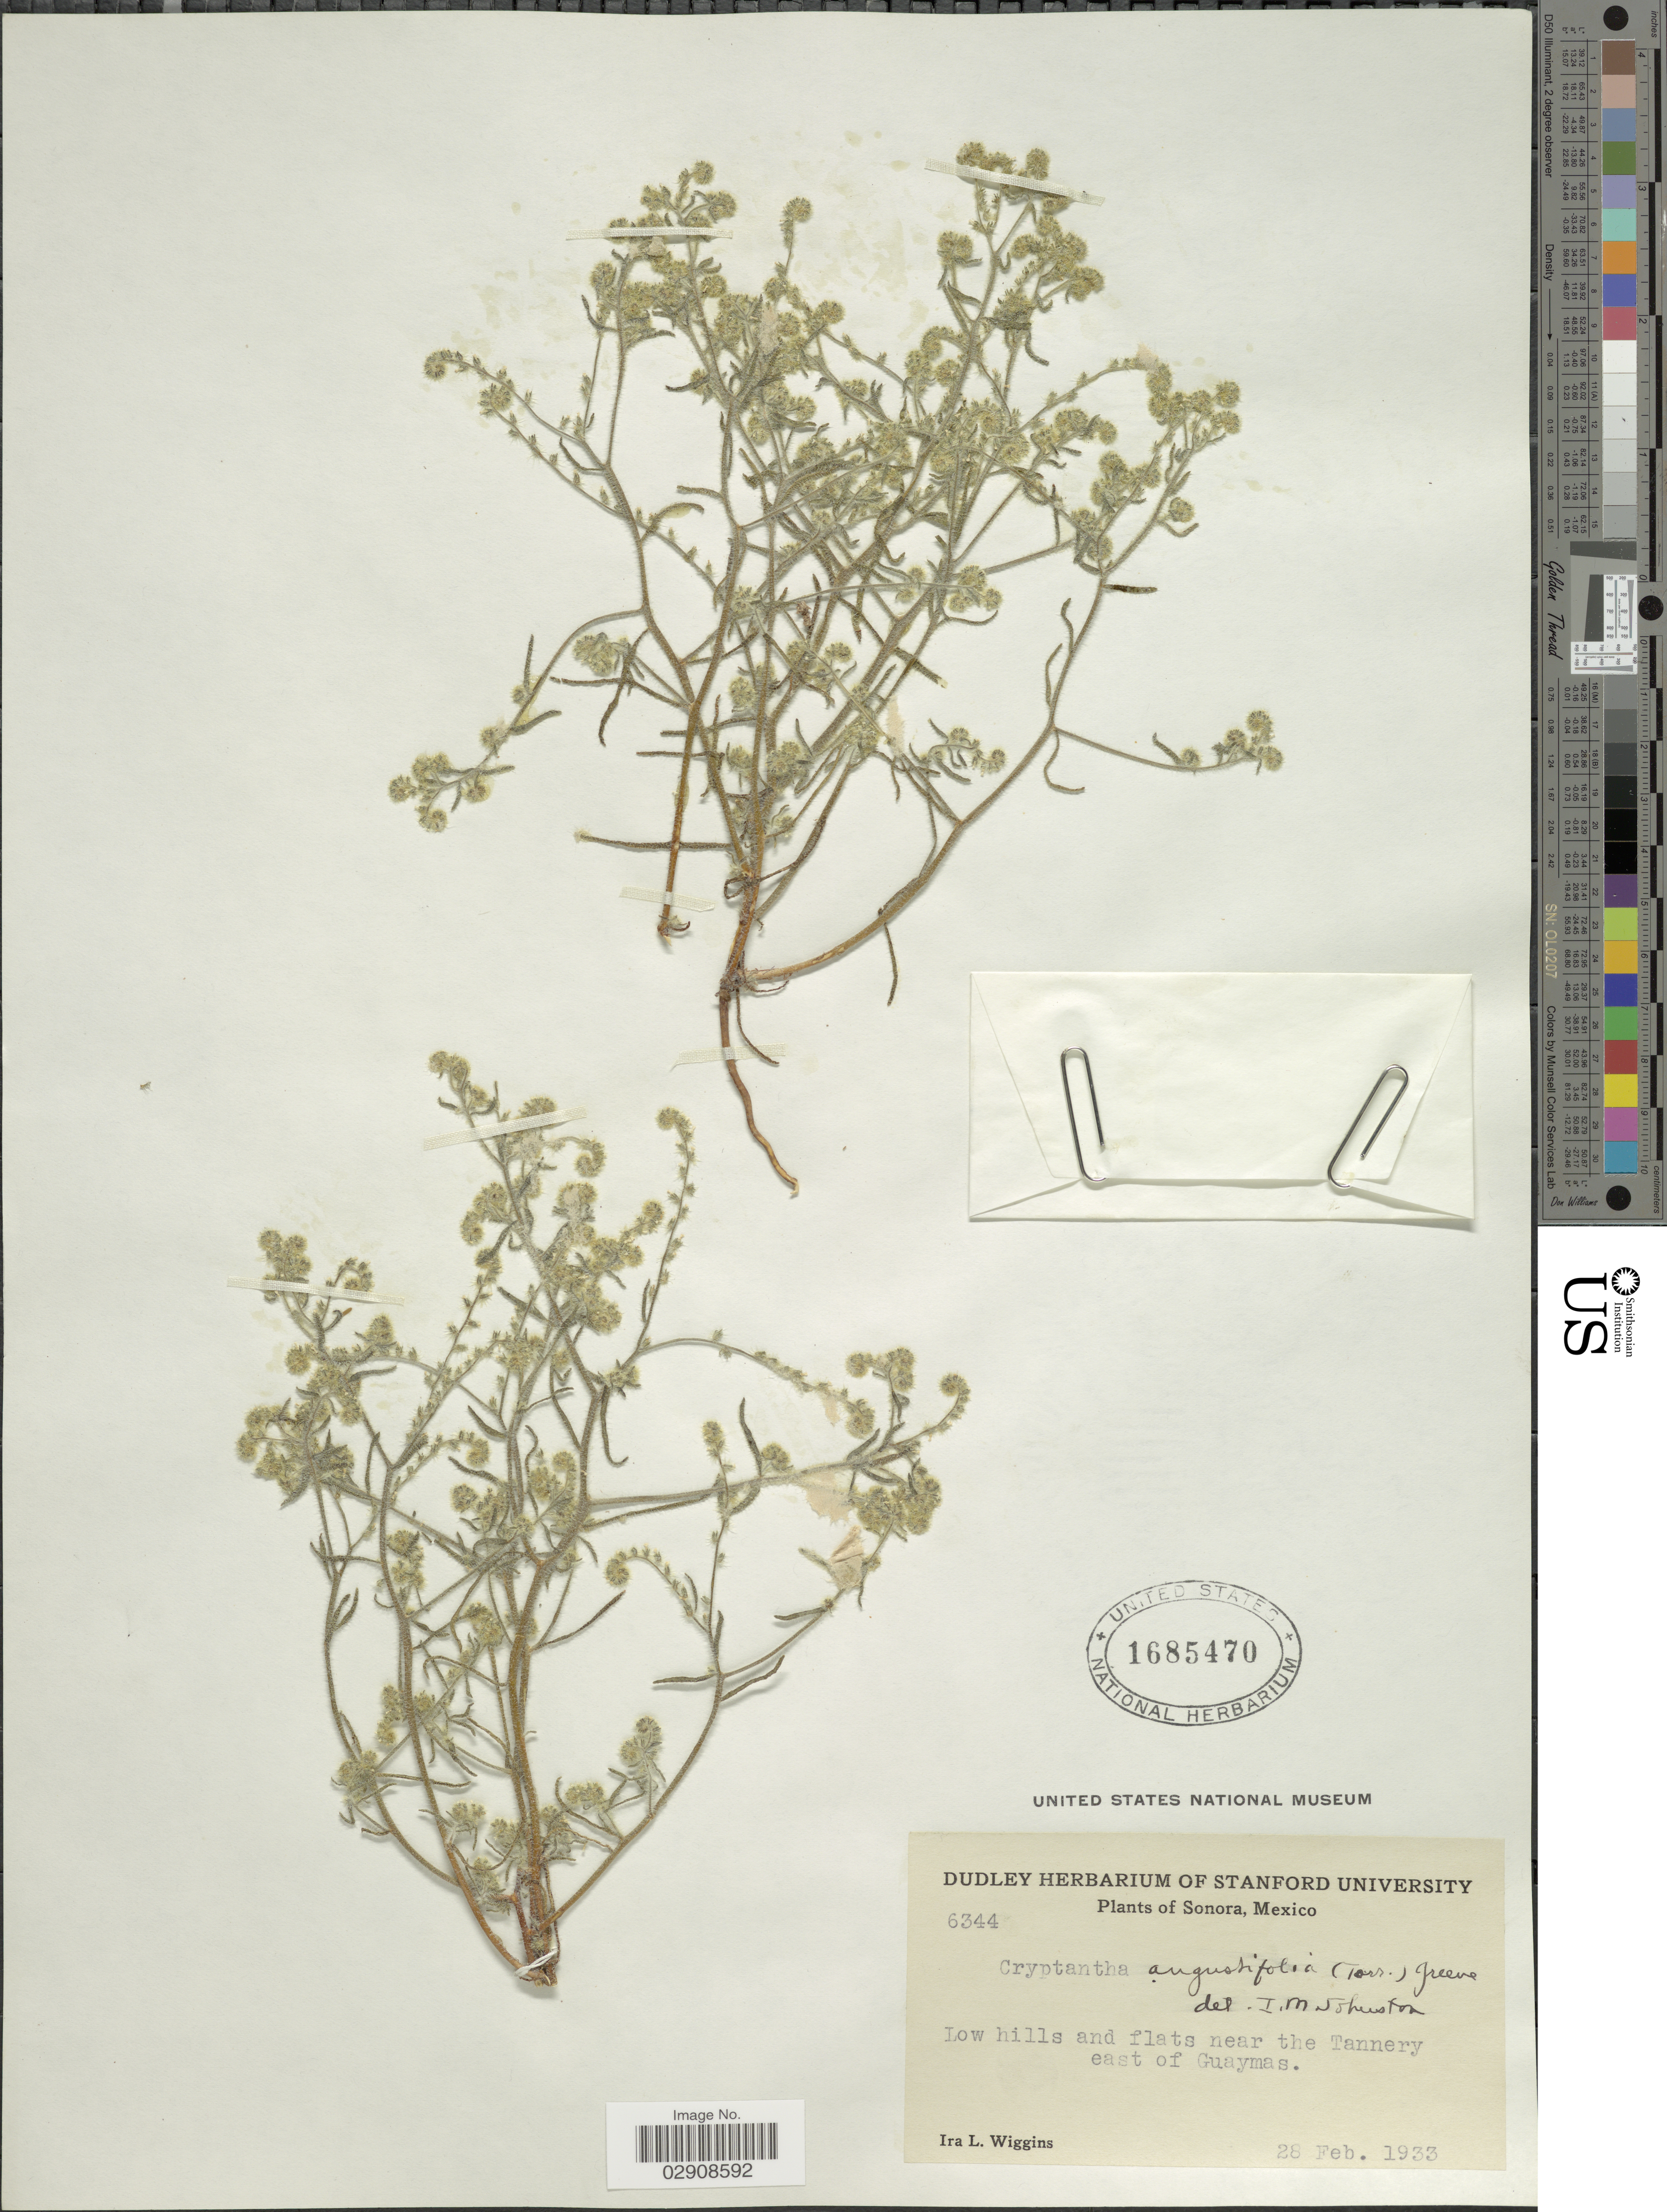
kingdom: Plantae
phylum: Tracheophyta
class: Magnoliopsida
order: Boraginales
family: Boraginaceae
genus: Cryptantha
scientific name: Cryptantha angustifolia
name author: (Torr.) Greene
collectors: I. L. Wiggins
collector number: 6344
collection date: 1933-02-28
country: Mexico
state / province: Sonora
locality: Near the Tannery east of Guaymas.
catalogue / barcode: US 1685470